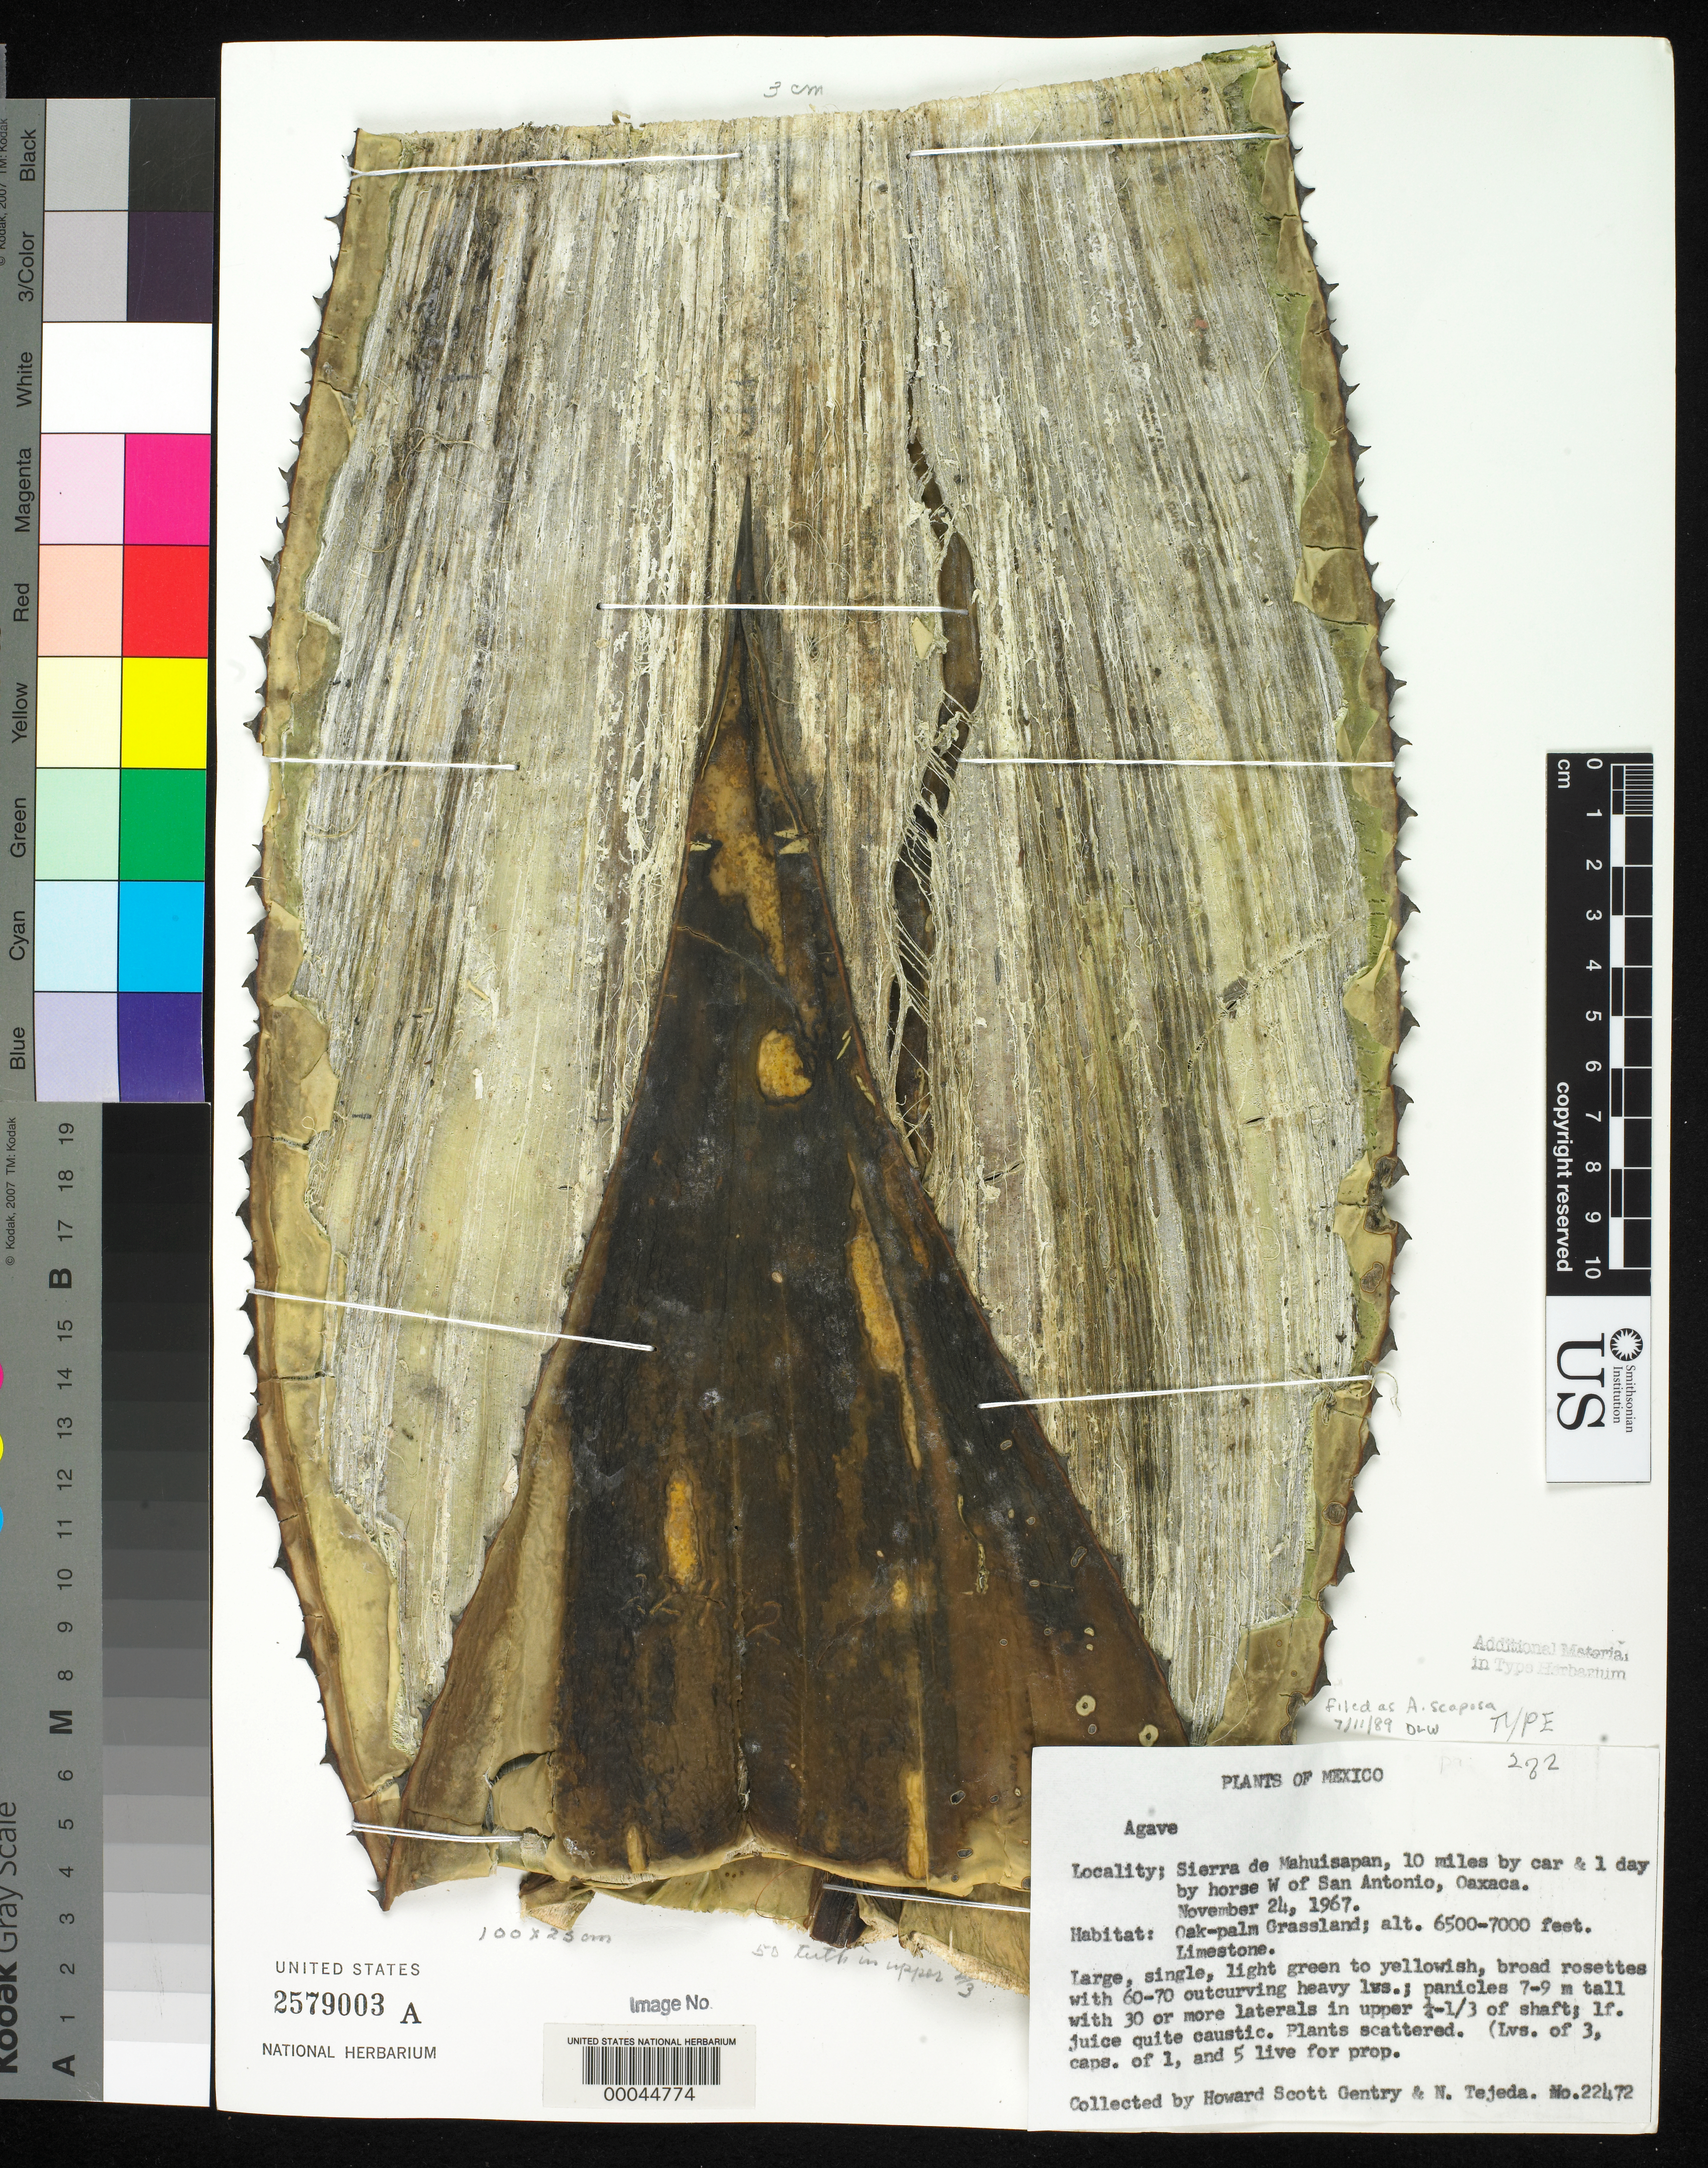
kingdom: Plantae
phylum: Tracheophyta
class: Liliopsida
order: Asparagales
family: Asparagaceae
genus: Agave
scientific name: Agave scaposa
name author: Gentry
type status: Holotype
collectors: H. S. Gentry & N. Tejeda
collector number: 22472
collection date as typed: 24 Nov 1967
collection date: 1967-11-24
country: Mexico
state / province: Oaxaca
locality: Sierra de Mahuisapan, 10 mi by car and 1 day by horse W of San Antonio; alt. 6500-7000 ft.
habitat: Oak-palm grassland; limestone.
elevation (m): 1981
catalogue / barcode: US 2579003A